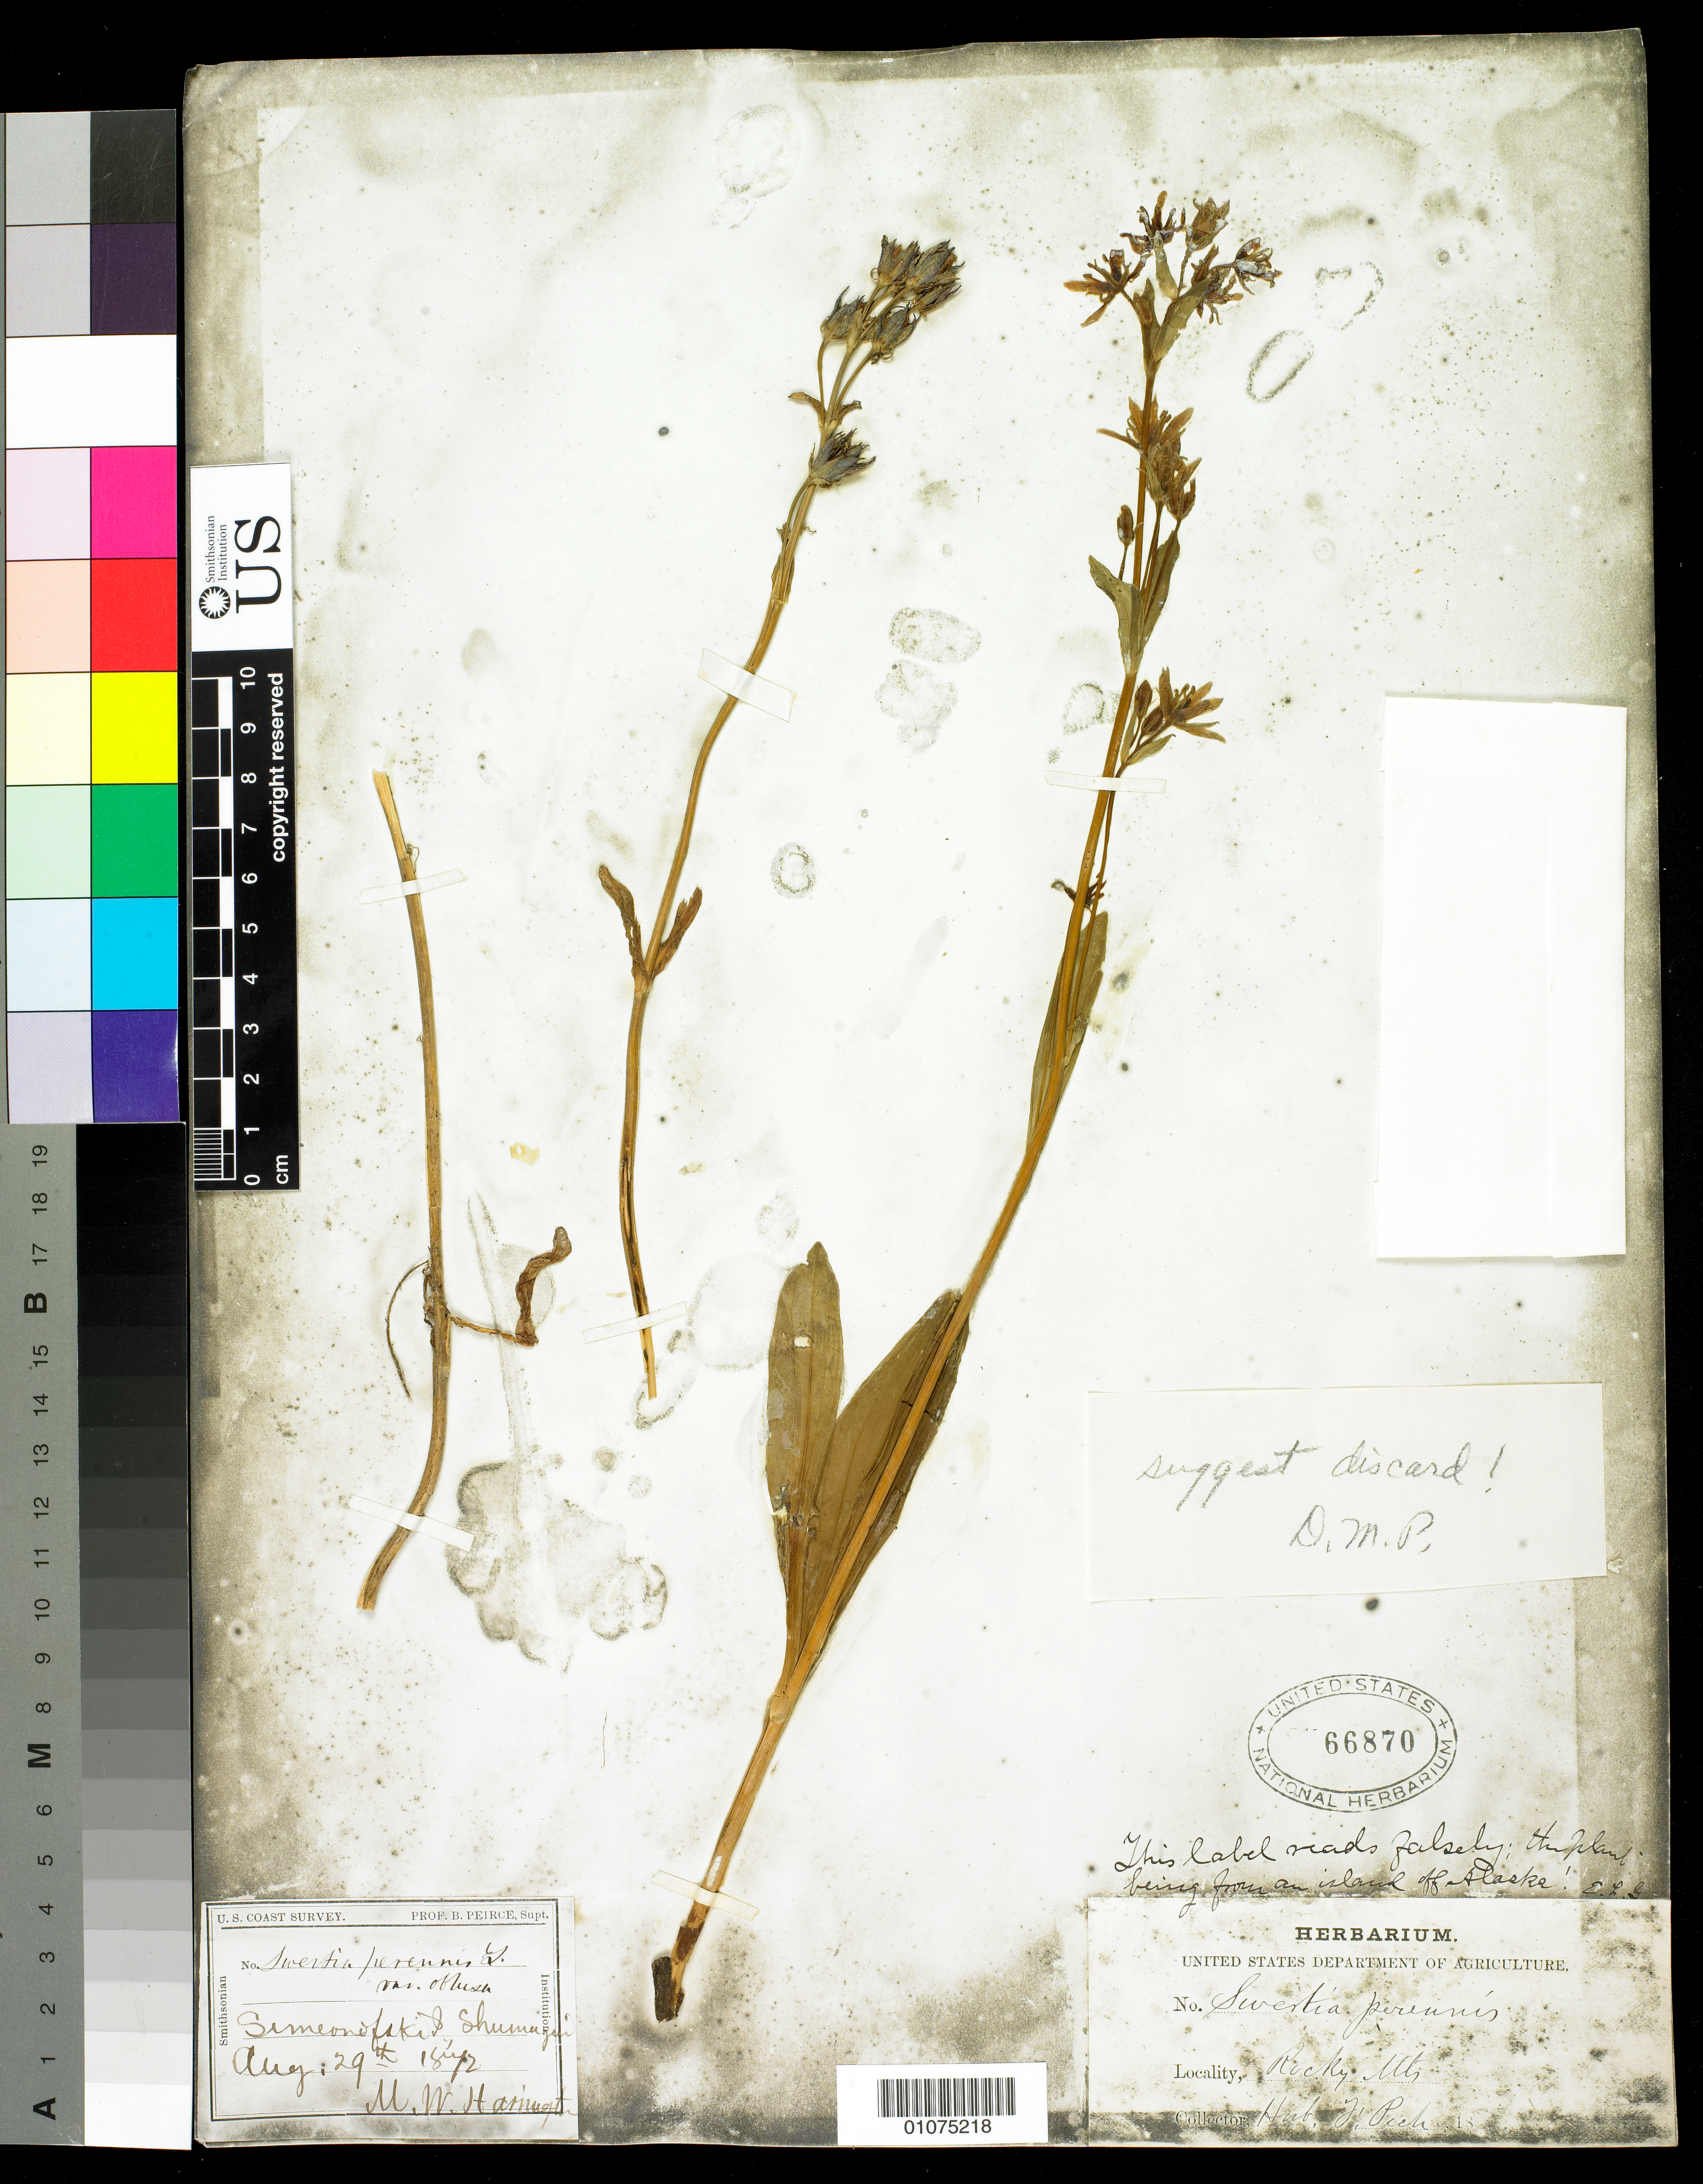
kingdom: Plantae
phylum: Tracheophyta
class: Magnoliopsida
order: Gentianales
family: Gentianaceae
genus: Swertia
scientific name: Swertia perennis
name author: L.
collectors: M. W. Harrington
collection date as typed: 29 Aug 1872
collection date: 1872-08-29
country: United States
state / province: Alaska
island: Shumagin Islands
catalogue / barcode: US 66870